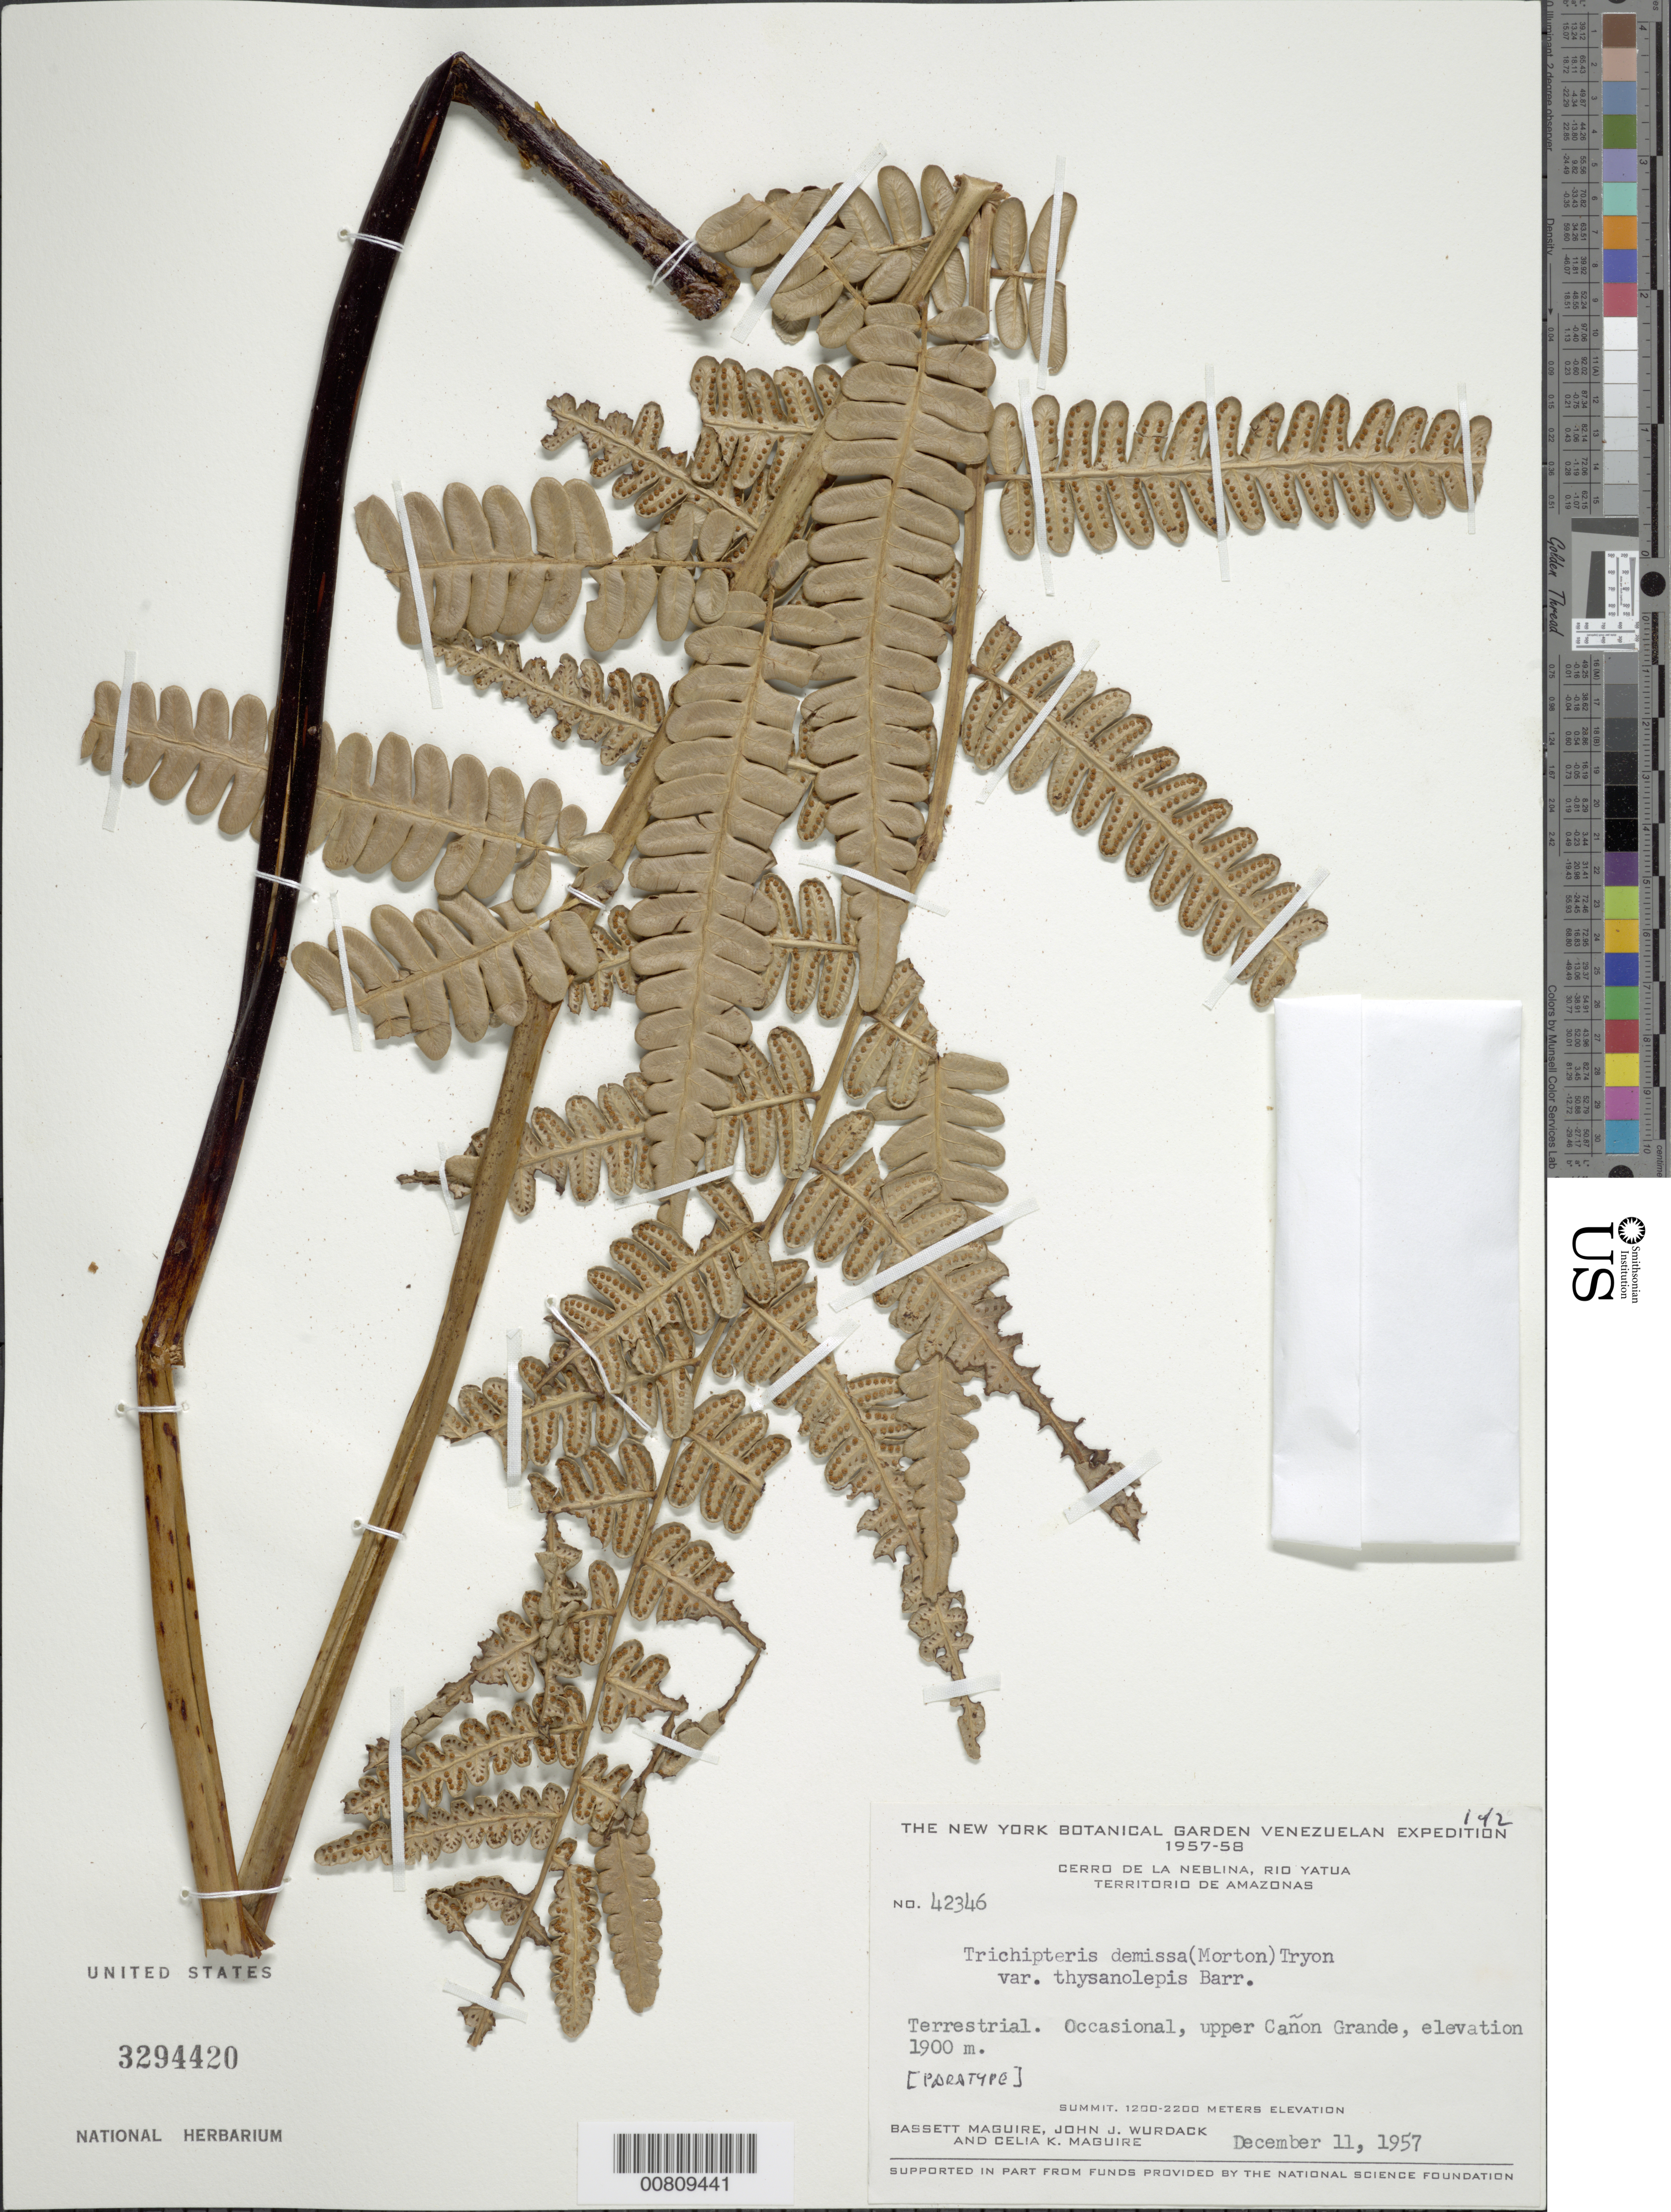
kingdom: Plantae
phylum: Tracheophyta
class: Polypodiopsida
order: Cyatheales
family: Cyatheaceae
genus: Cyathea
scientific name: Cyathea demissa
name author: (C.V. Morton) A.R. Sm. ex Lellinger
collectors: B. Maguire, J. J. Wurdack & C. K. Maguire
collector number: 42346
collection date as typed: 11-Dec-57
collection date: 1957-12-11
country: Venezuela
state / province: Amazonas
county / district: Río Negro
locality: Cerro de la Neblina, Río Yatua, upper Caño Grande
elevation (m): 1900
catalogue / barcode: US 3294420